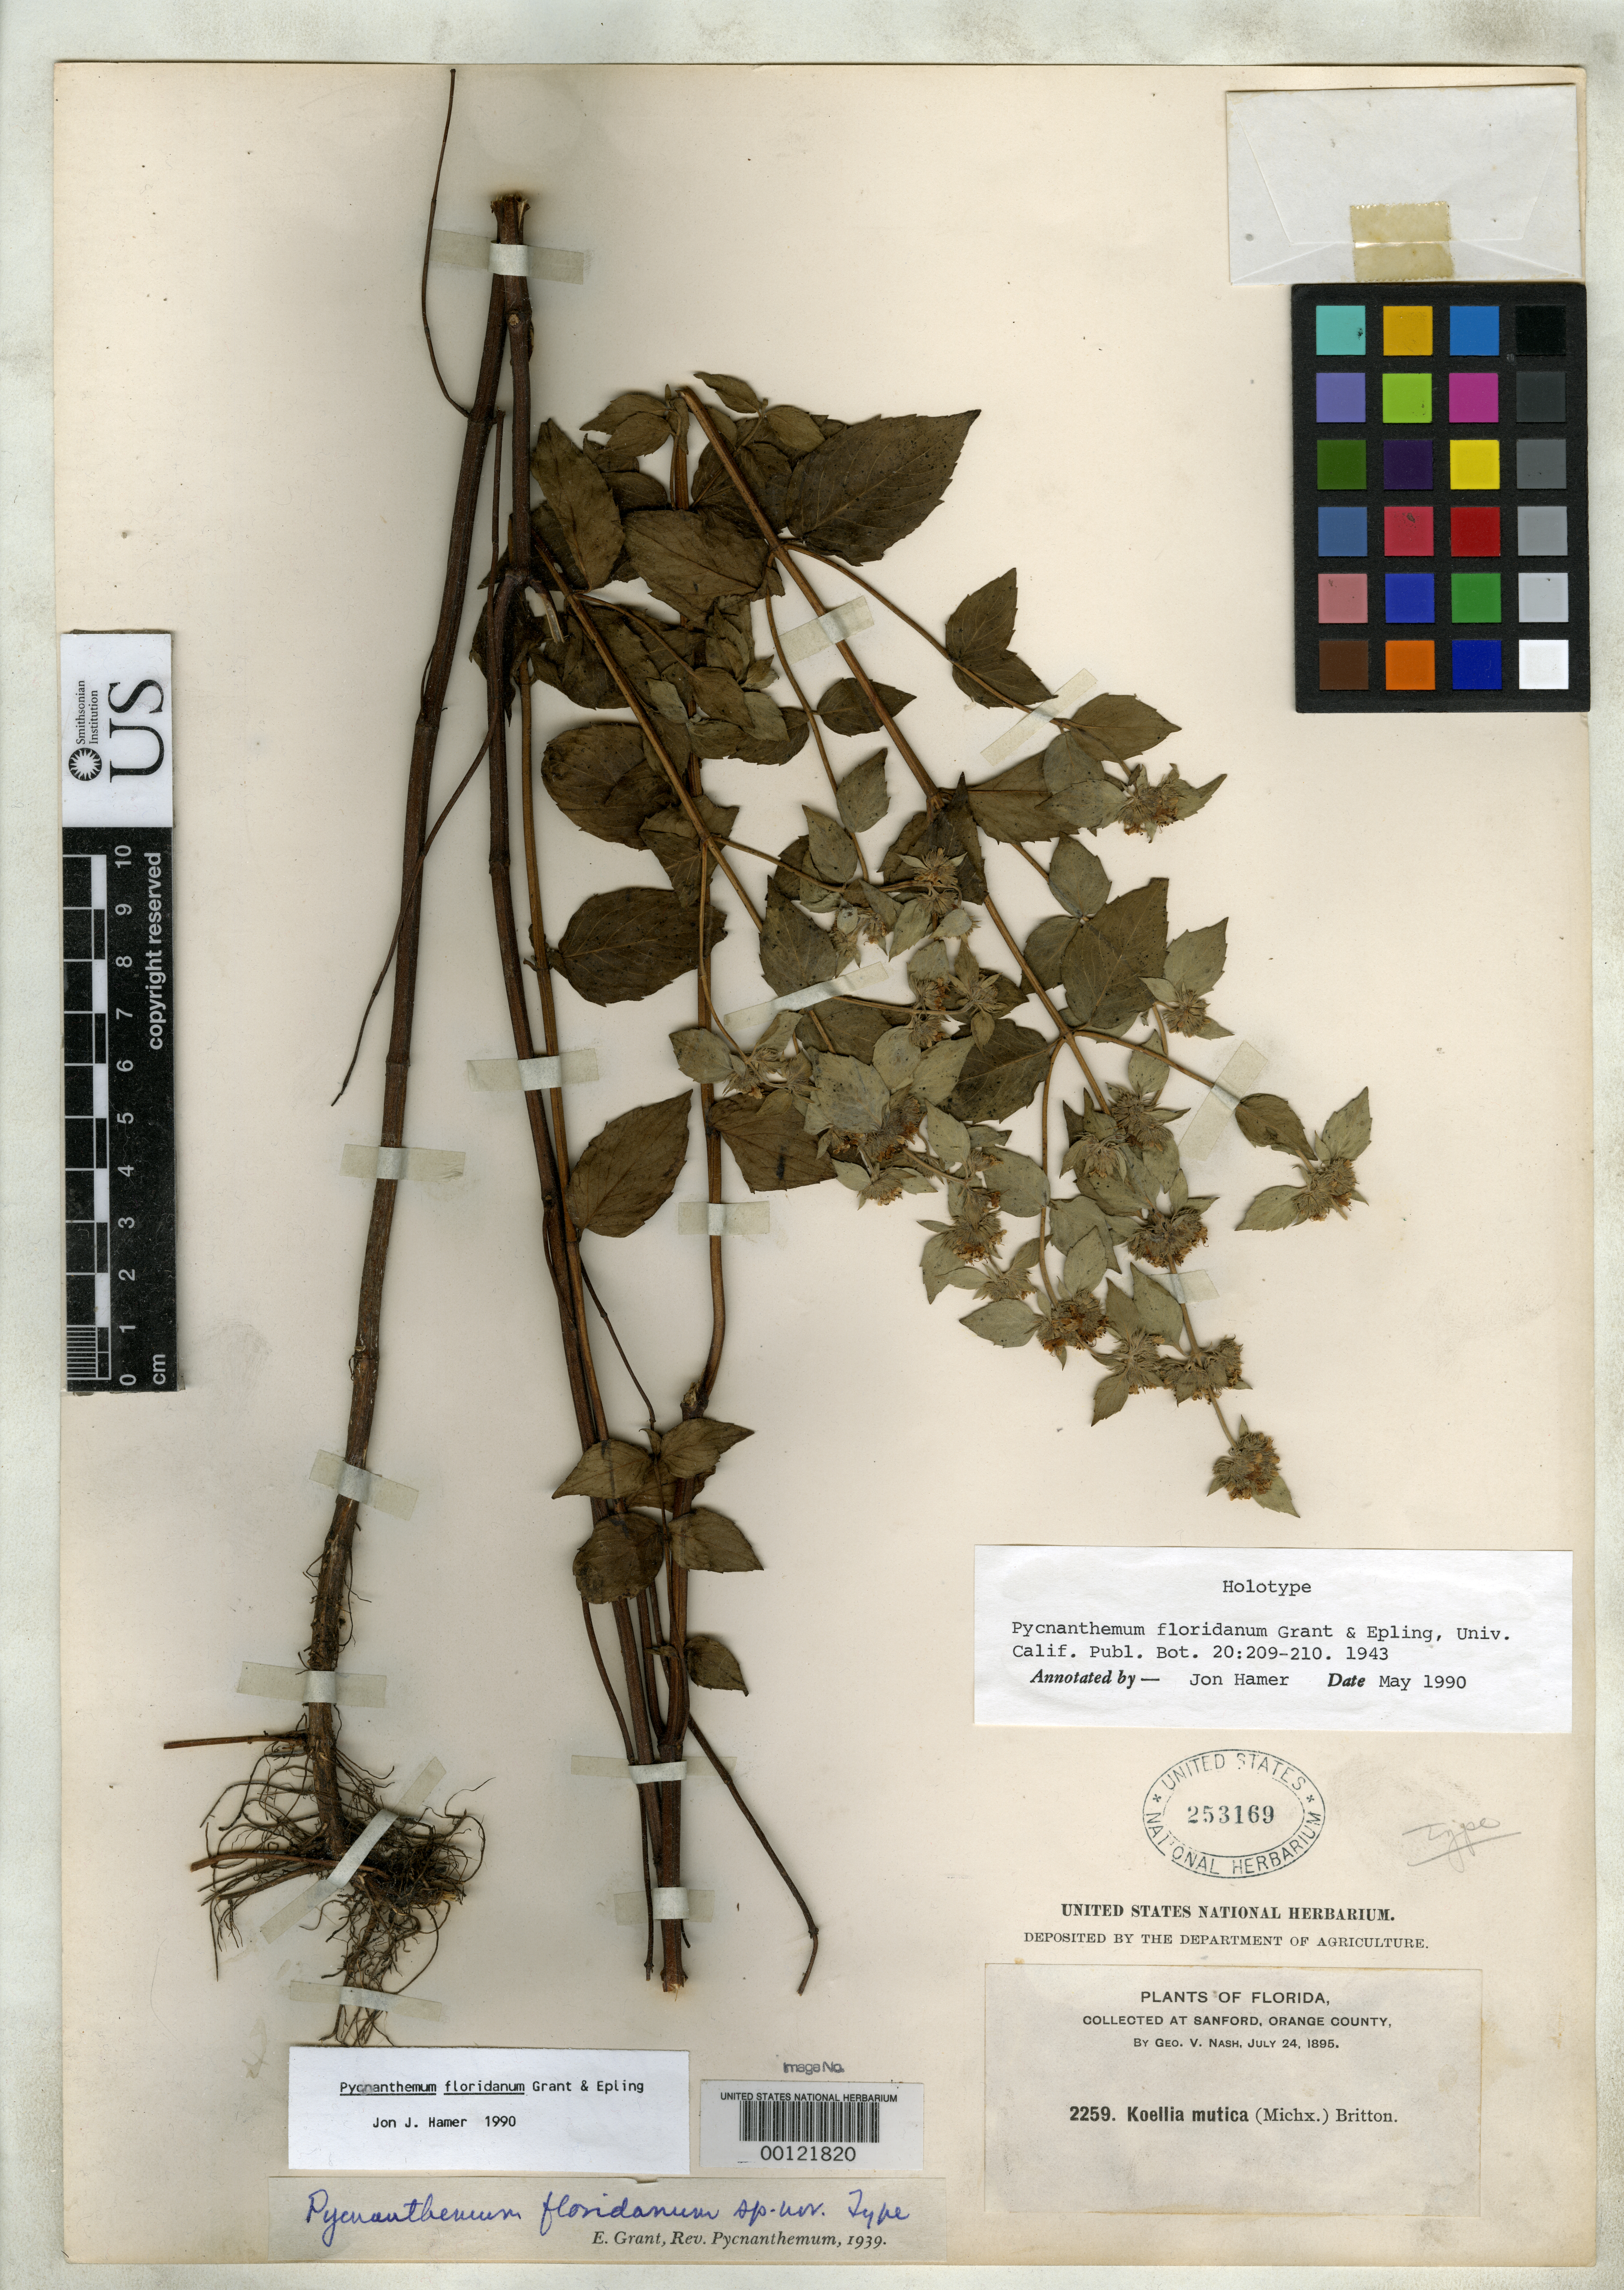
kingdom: Plantae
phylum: Tracheophyta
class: Magnoliopsida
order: Lamiales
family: Lamiaceae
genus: Pycnanthemum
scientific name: Pycnanthemum floridanum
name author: Epling & E. Grant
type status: Holotype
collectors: G. V. Nash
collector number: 2259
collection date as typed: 24 Jul 1895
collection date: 1895-07-24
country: United States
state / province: Florida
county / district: Orange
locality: Sanford.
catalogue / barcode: US 253169